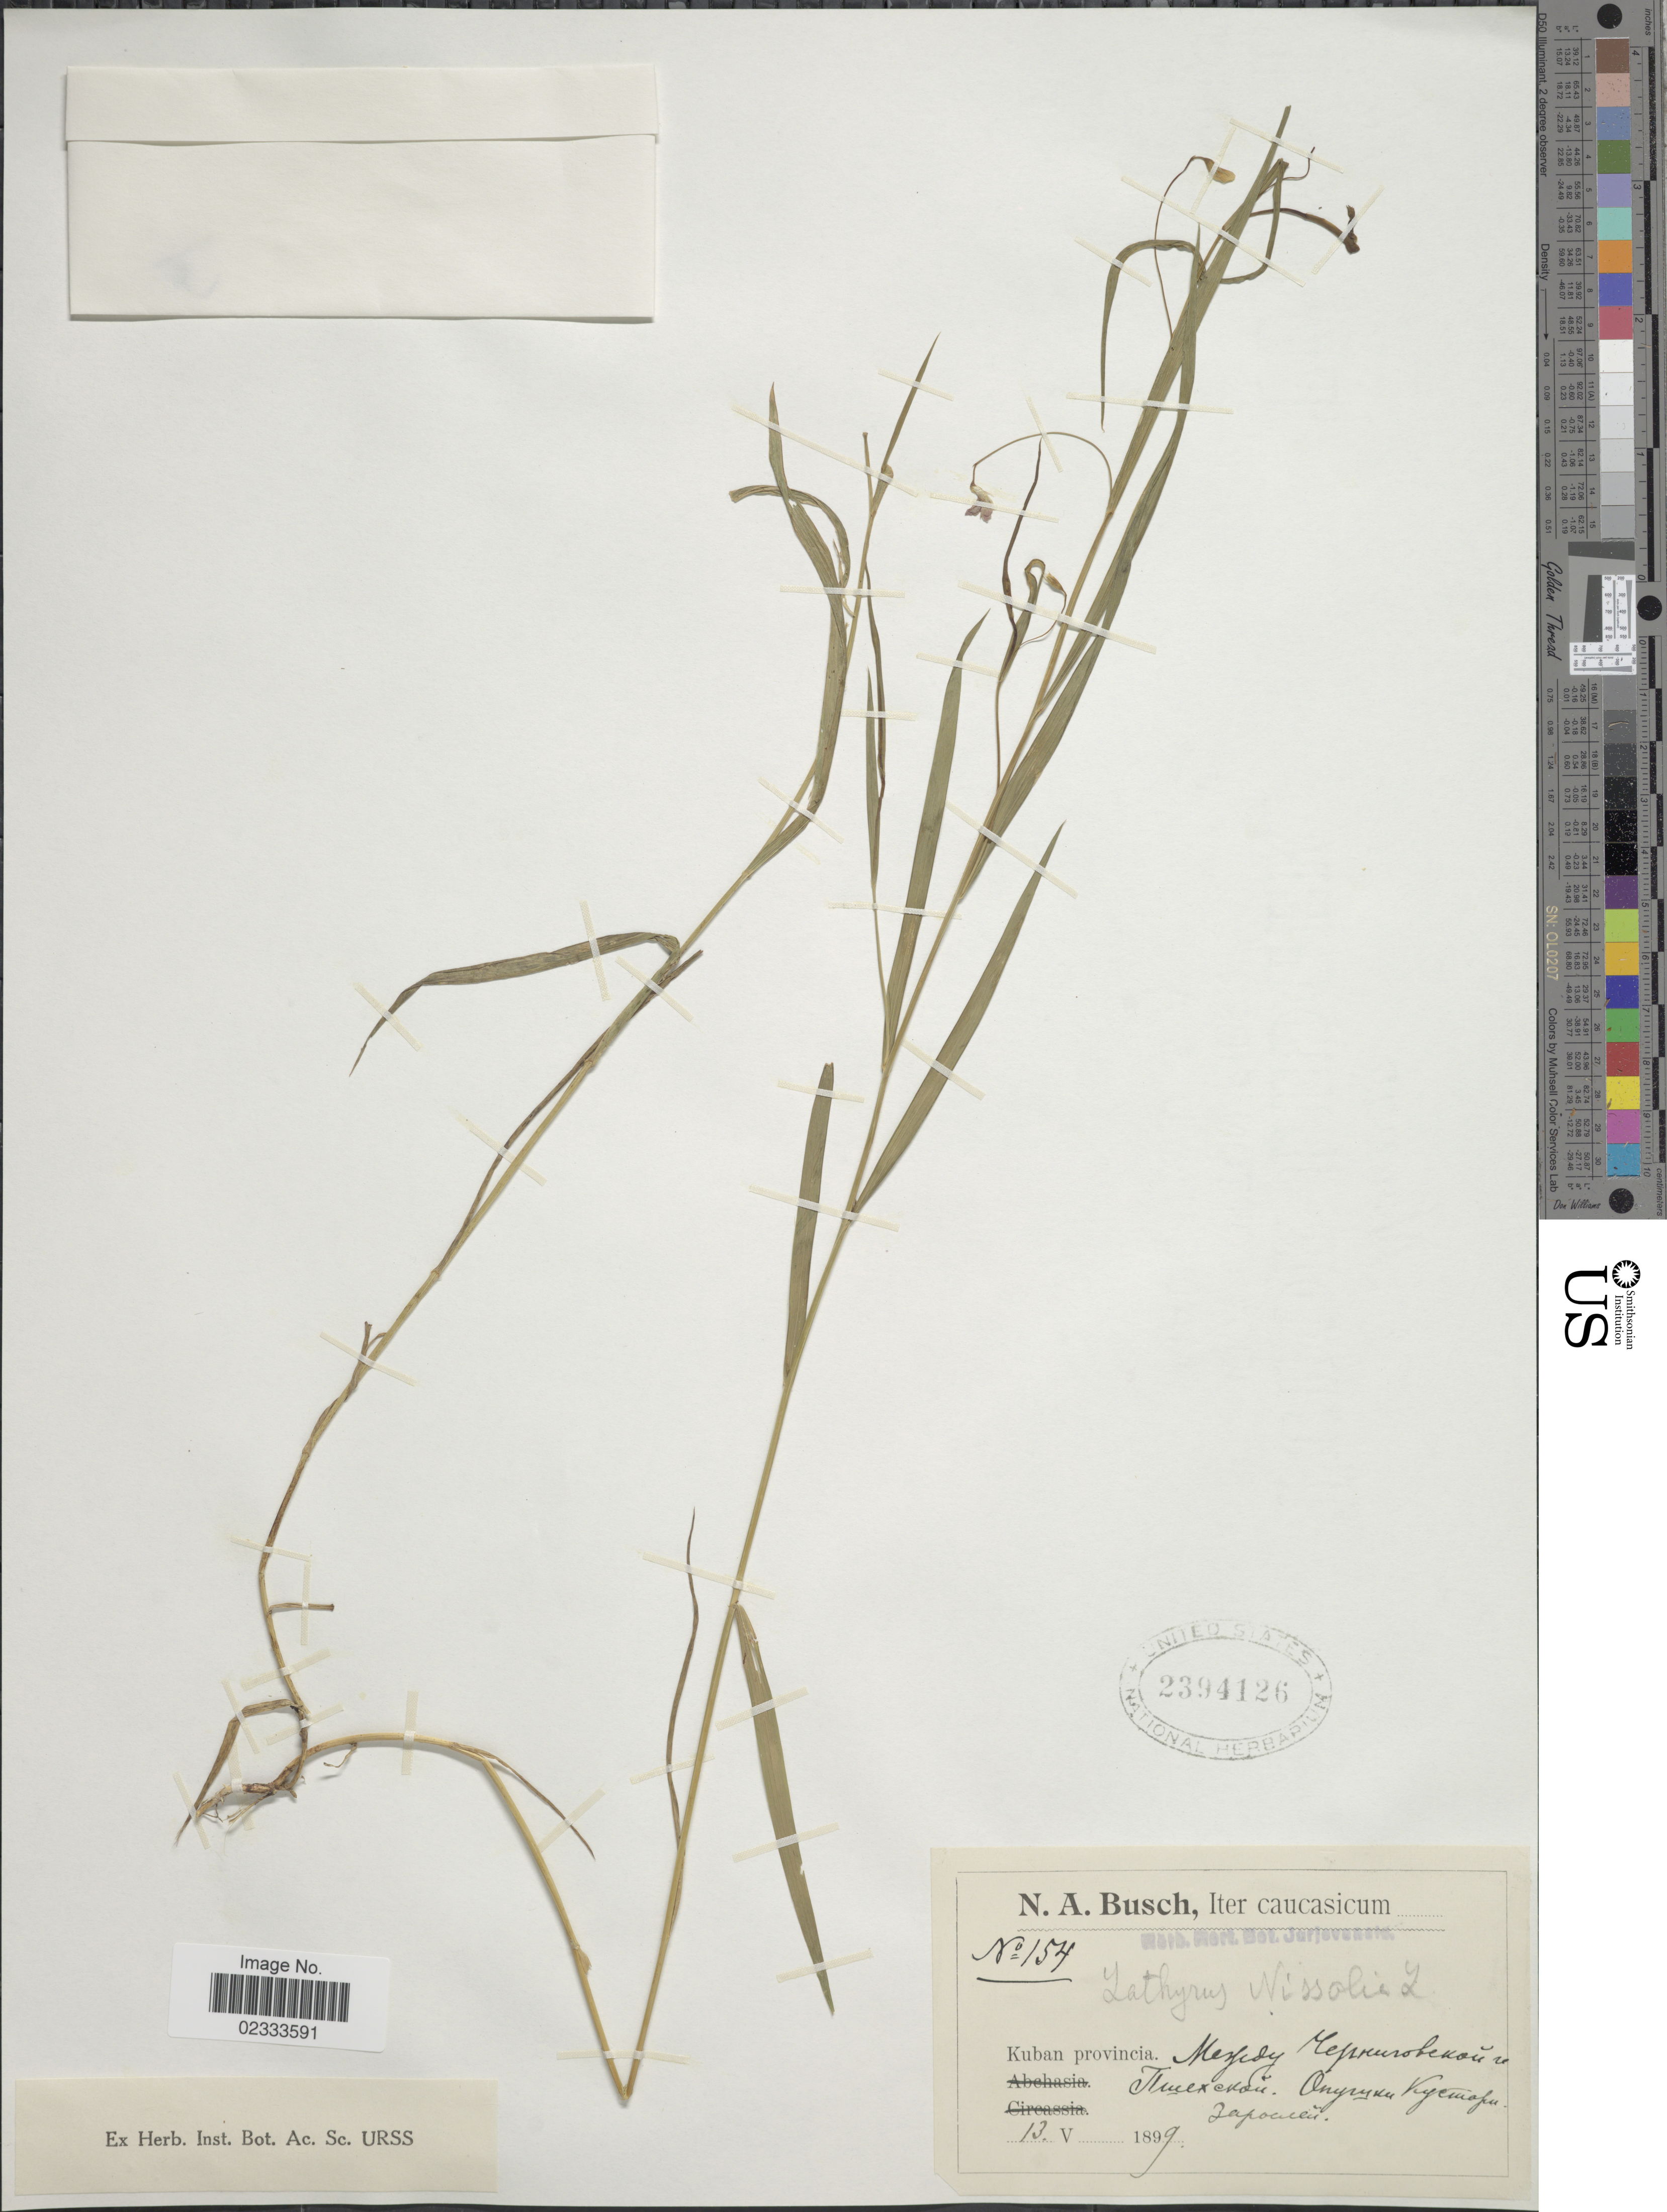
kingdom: Plantae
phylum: Tracheophyta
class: Magnoliopsida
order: Fabales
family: Fabaceae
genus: Lathyrus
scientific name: Lathyrus nissolia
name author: L.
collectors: N. A. Busch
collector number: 154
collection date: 1899-05-13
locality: Caucasicum, Kuban Provincia, [Foreign script]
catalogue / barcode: US 2394126